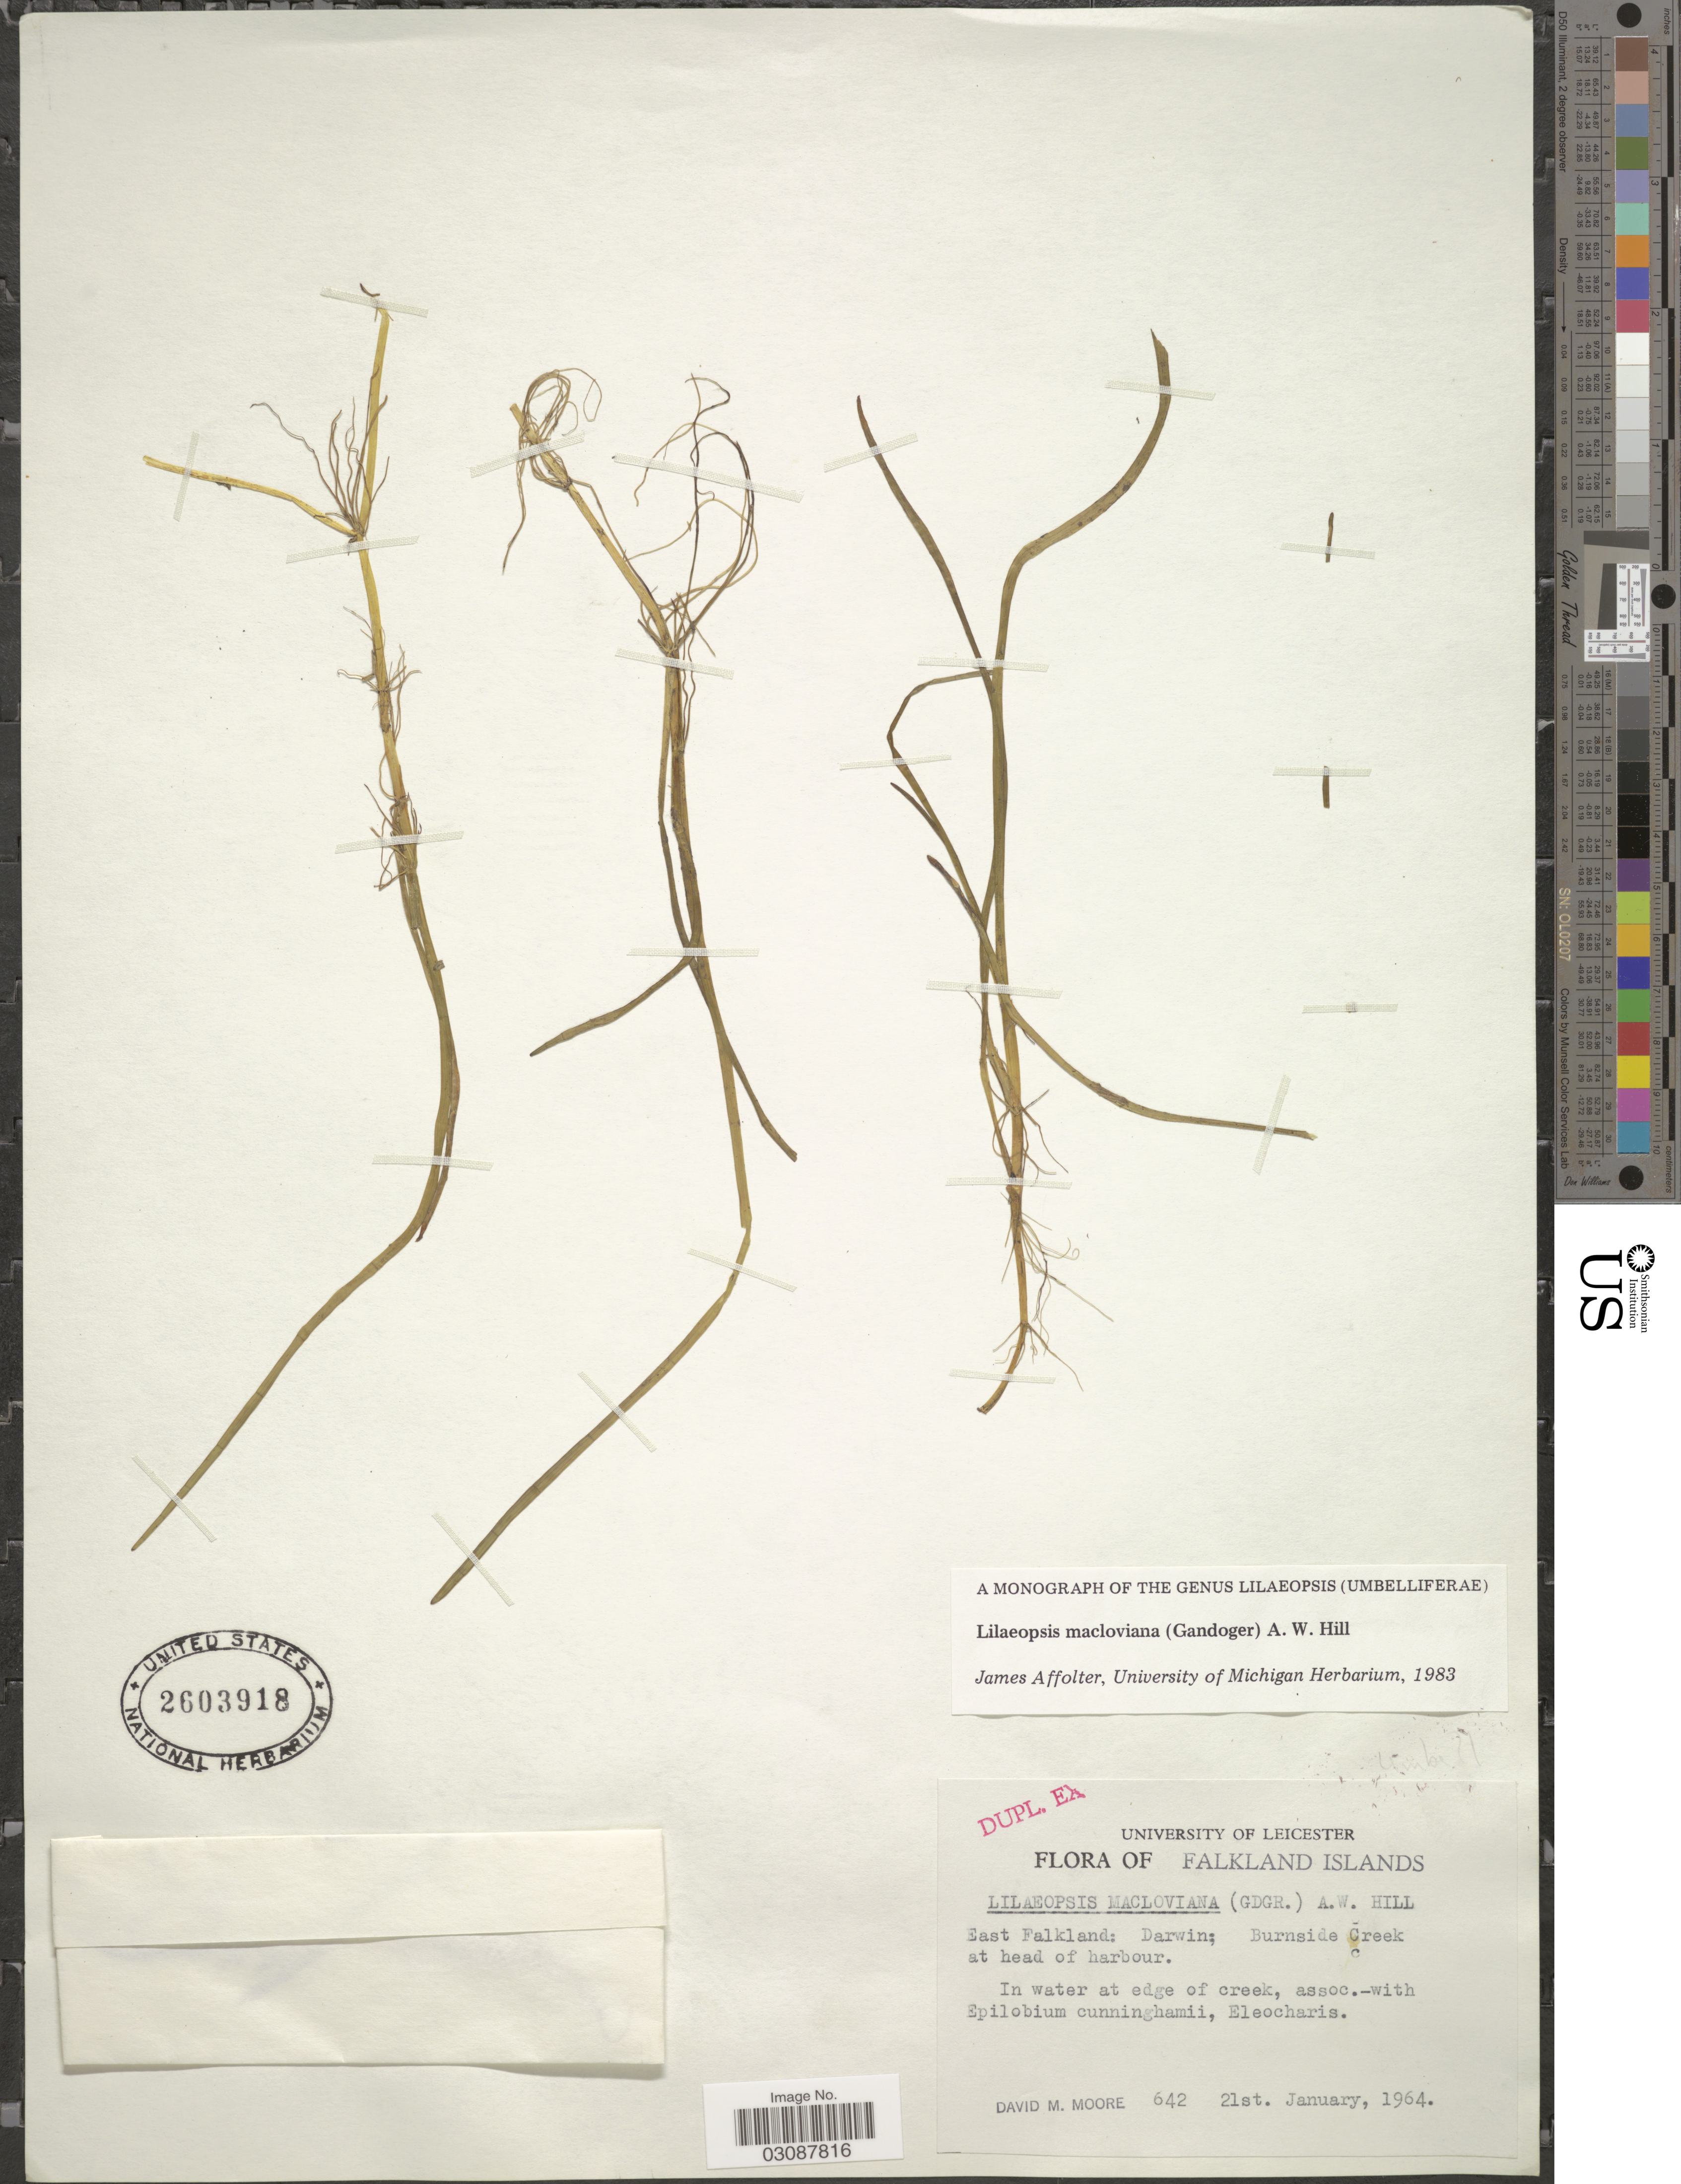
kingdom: Plantae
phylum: Tracheophyta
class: Magnoliopsida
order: Apiales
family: Apiaceae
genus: Lilaeopsis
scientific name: Lilaeopsis macloviana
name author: (Gand.) A.W. Hill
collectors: D. Moore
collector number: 642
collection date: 1964-01-21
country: Falkland Islands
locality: Falkland Islands, East Falkland: Darwin; Burnside CReek at head of harbour.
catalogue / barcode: US 2603918